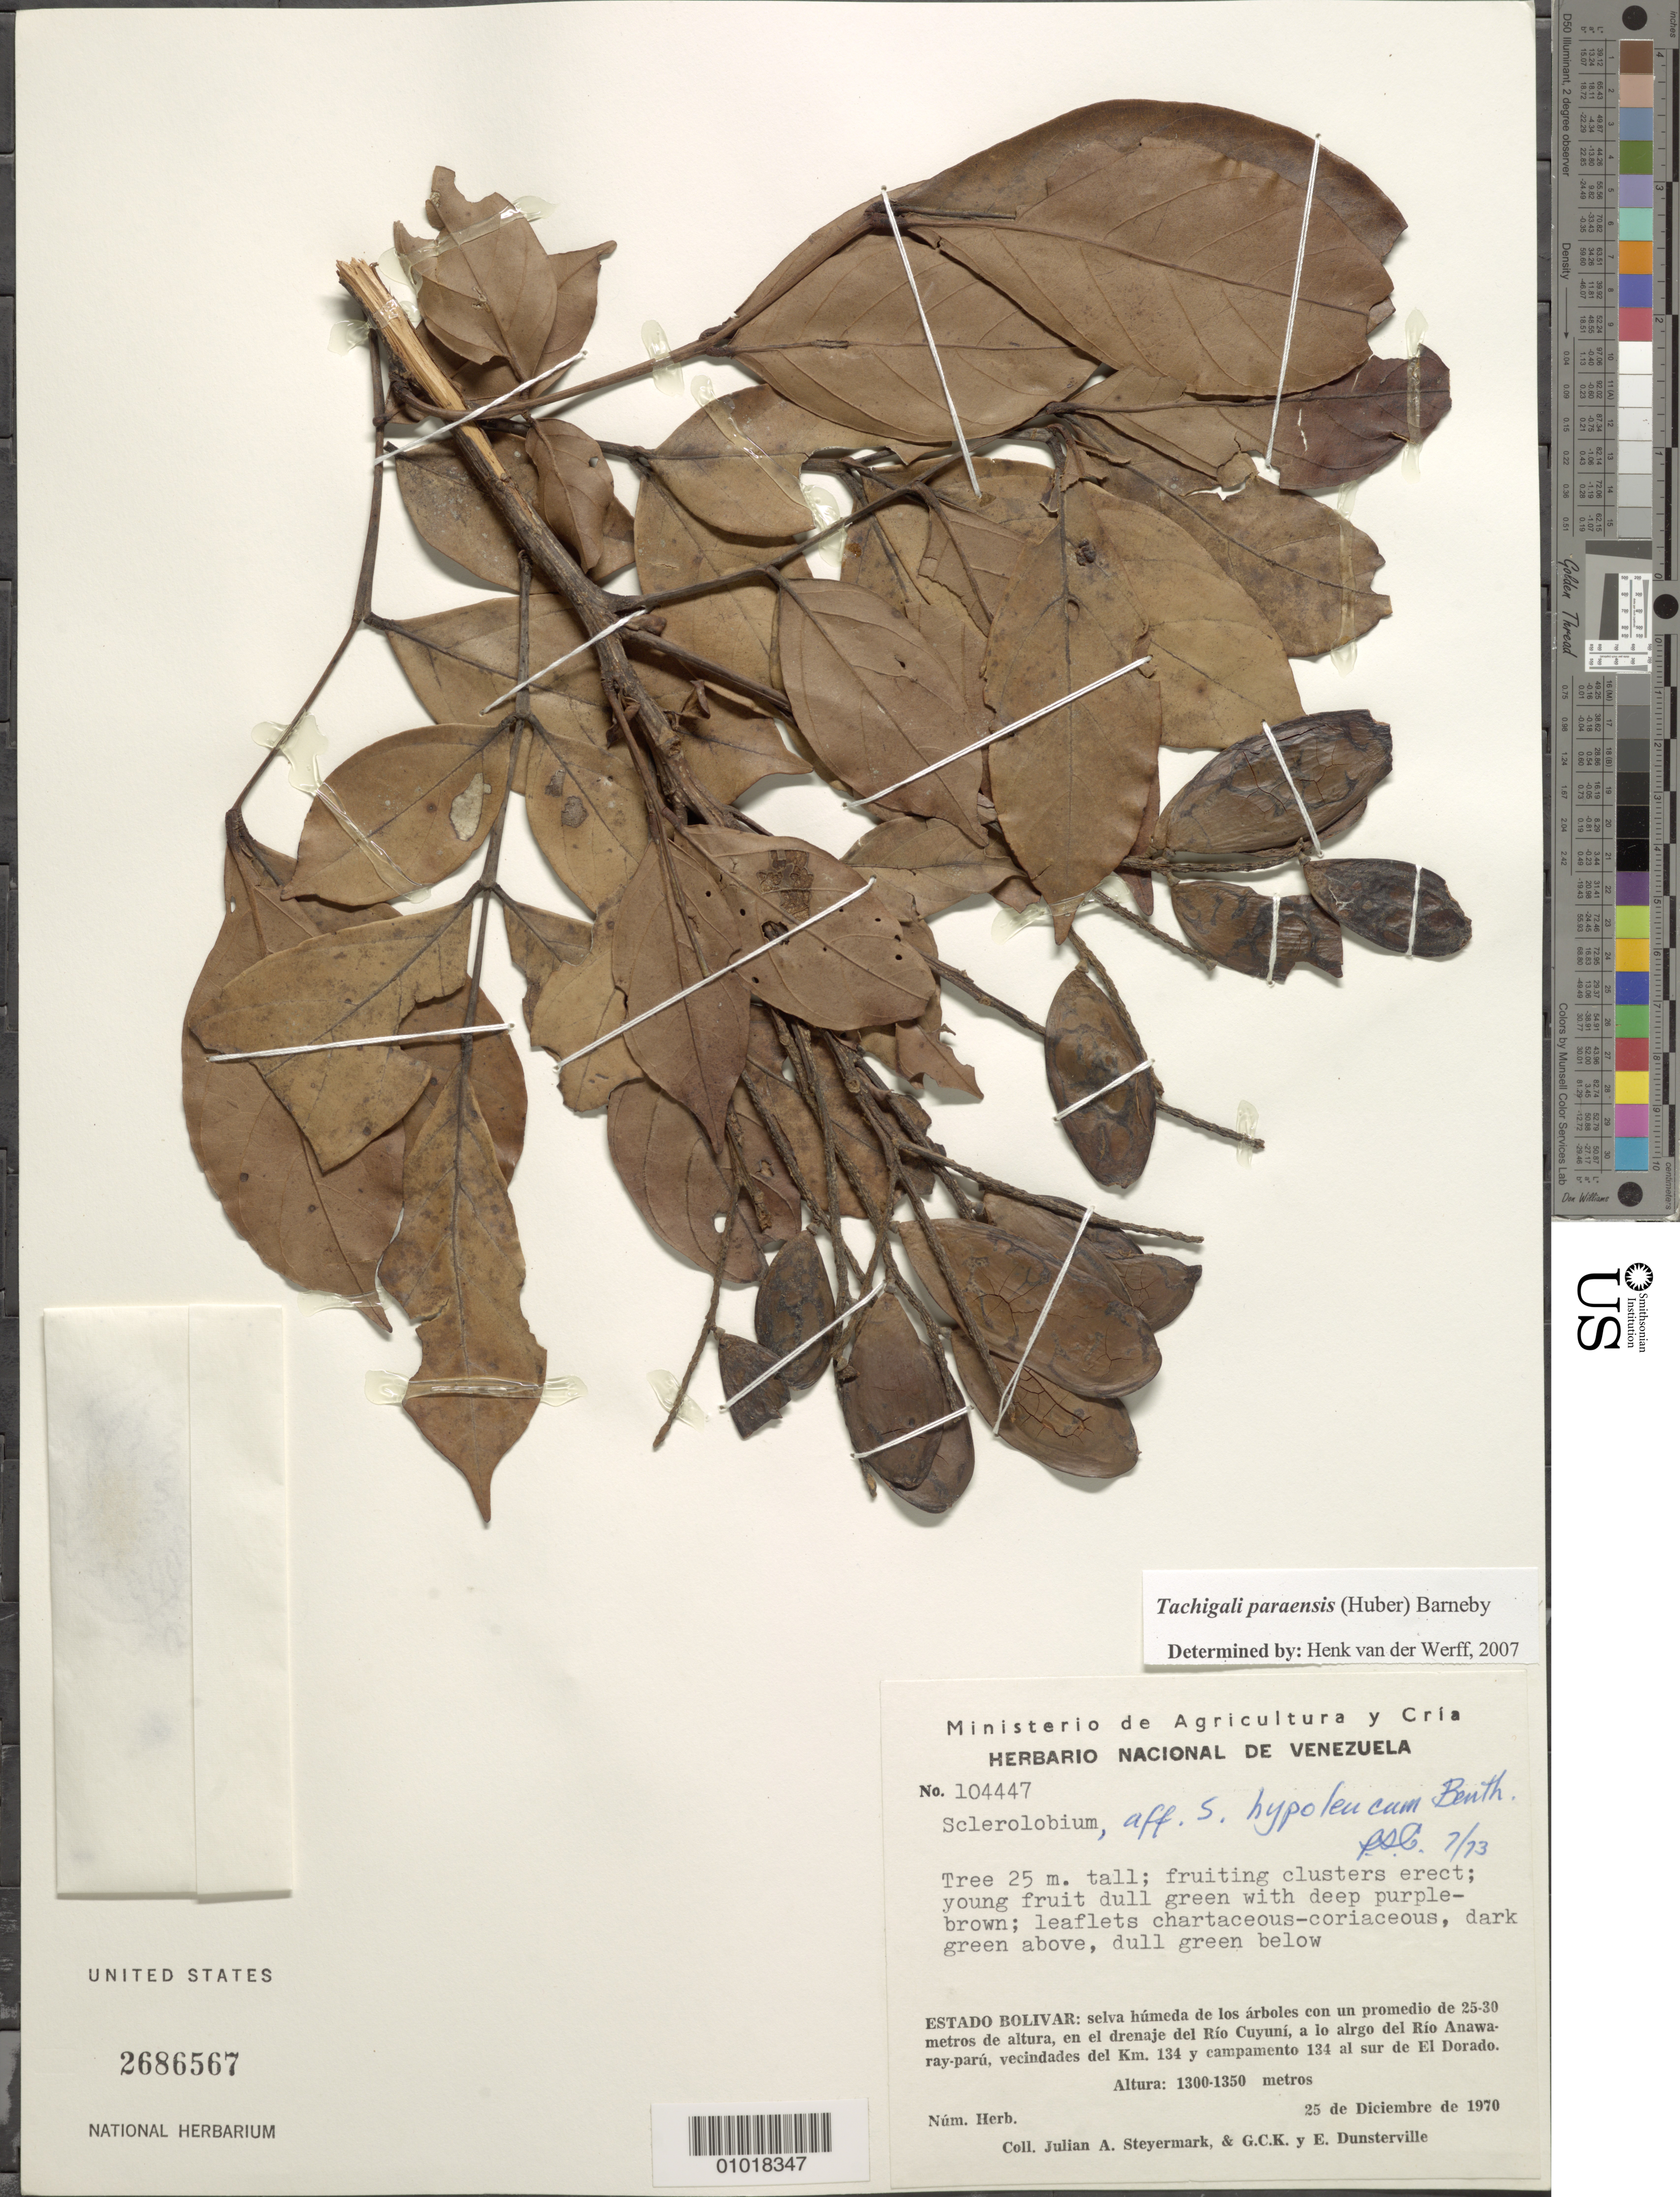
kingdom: Plantae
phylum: Tracheophyta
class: Magnoliopsida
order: Fabales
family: Fabaceae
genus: Tachigali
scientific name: Tachigali paraensis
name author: (Huber) Barneby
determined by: van der Werff, H., (MO), Missouri Botanical Garden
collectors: J. Steyermark, G. C. K. Dunsterville & E. Dunsterville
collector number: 104447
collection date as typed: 25-Dec-70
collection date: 1970-12-25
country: Venezuela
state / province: Bolívar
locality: Río Cuyuni drainage, along Río Anawaray-parú, vicinity of km. 134 and camp 134 S of El Dorado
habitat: Selva humeda de los arboles con un promedio de 25-30 de alt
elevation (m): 1300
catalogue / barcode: US 2686567